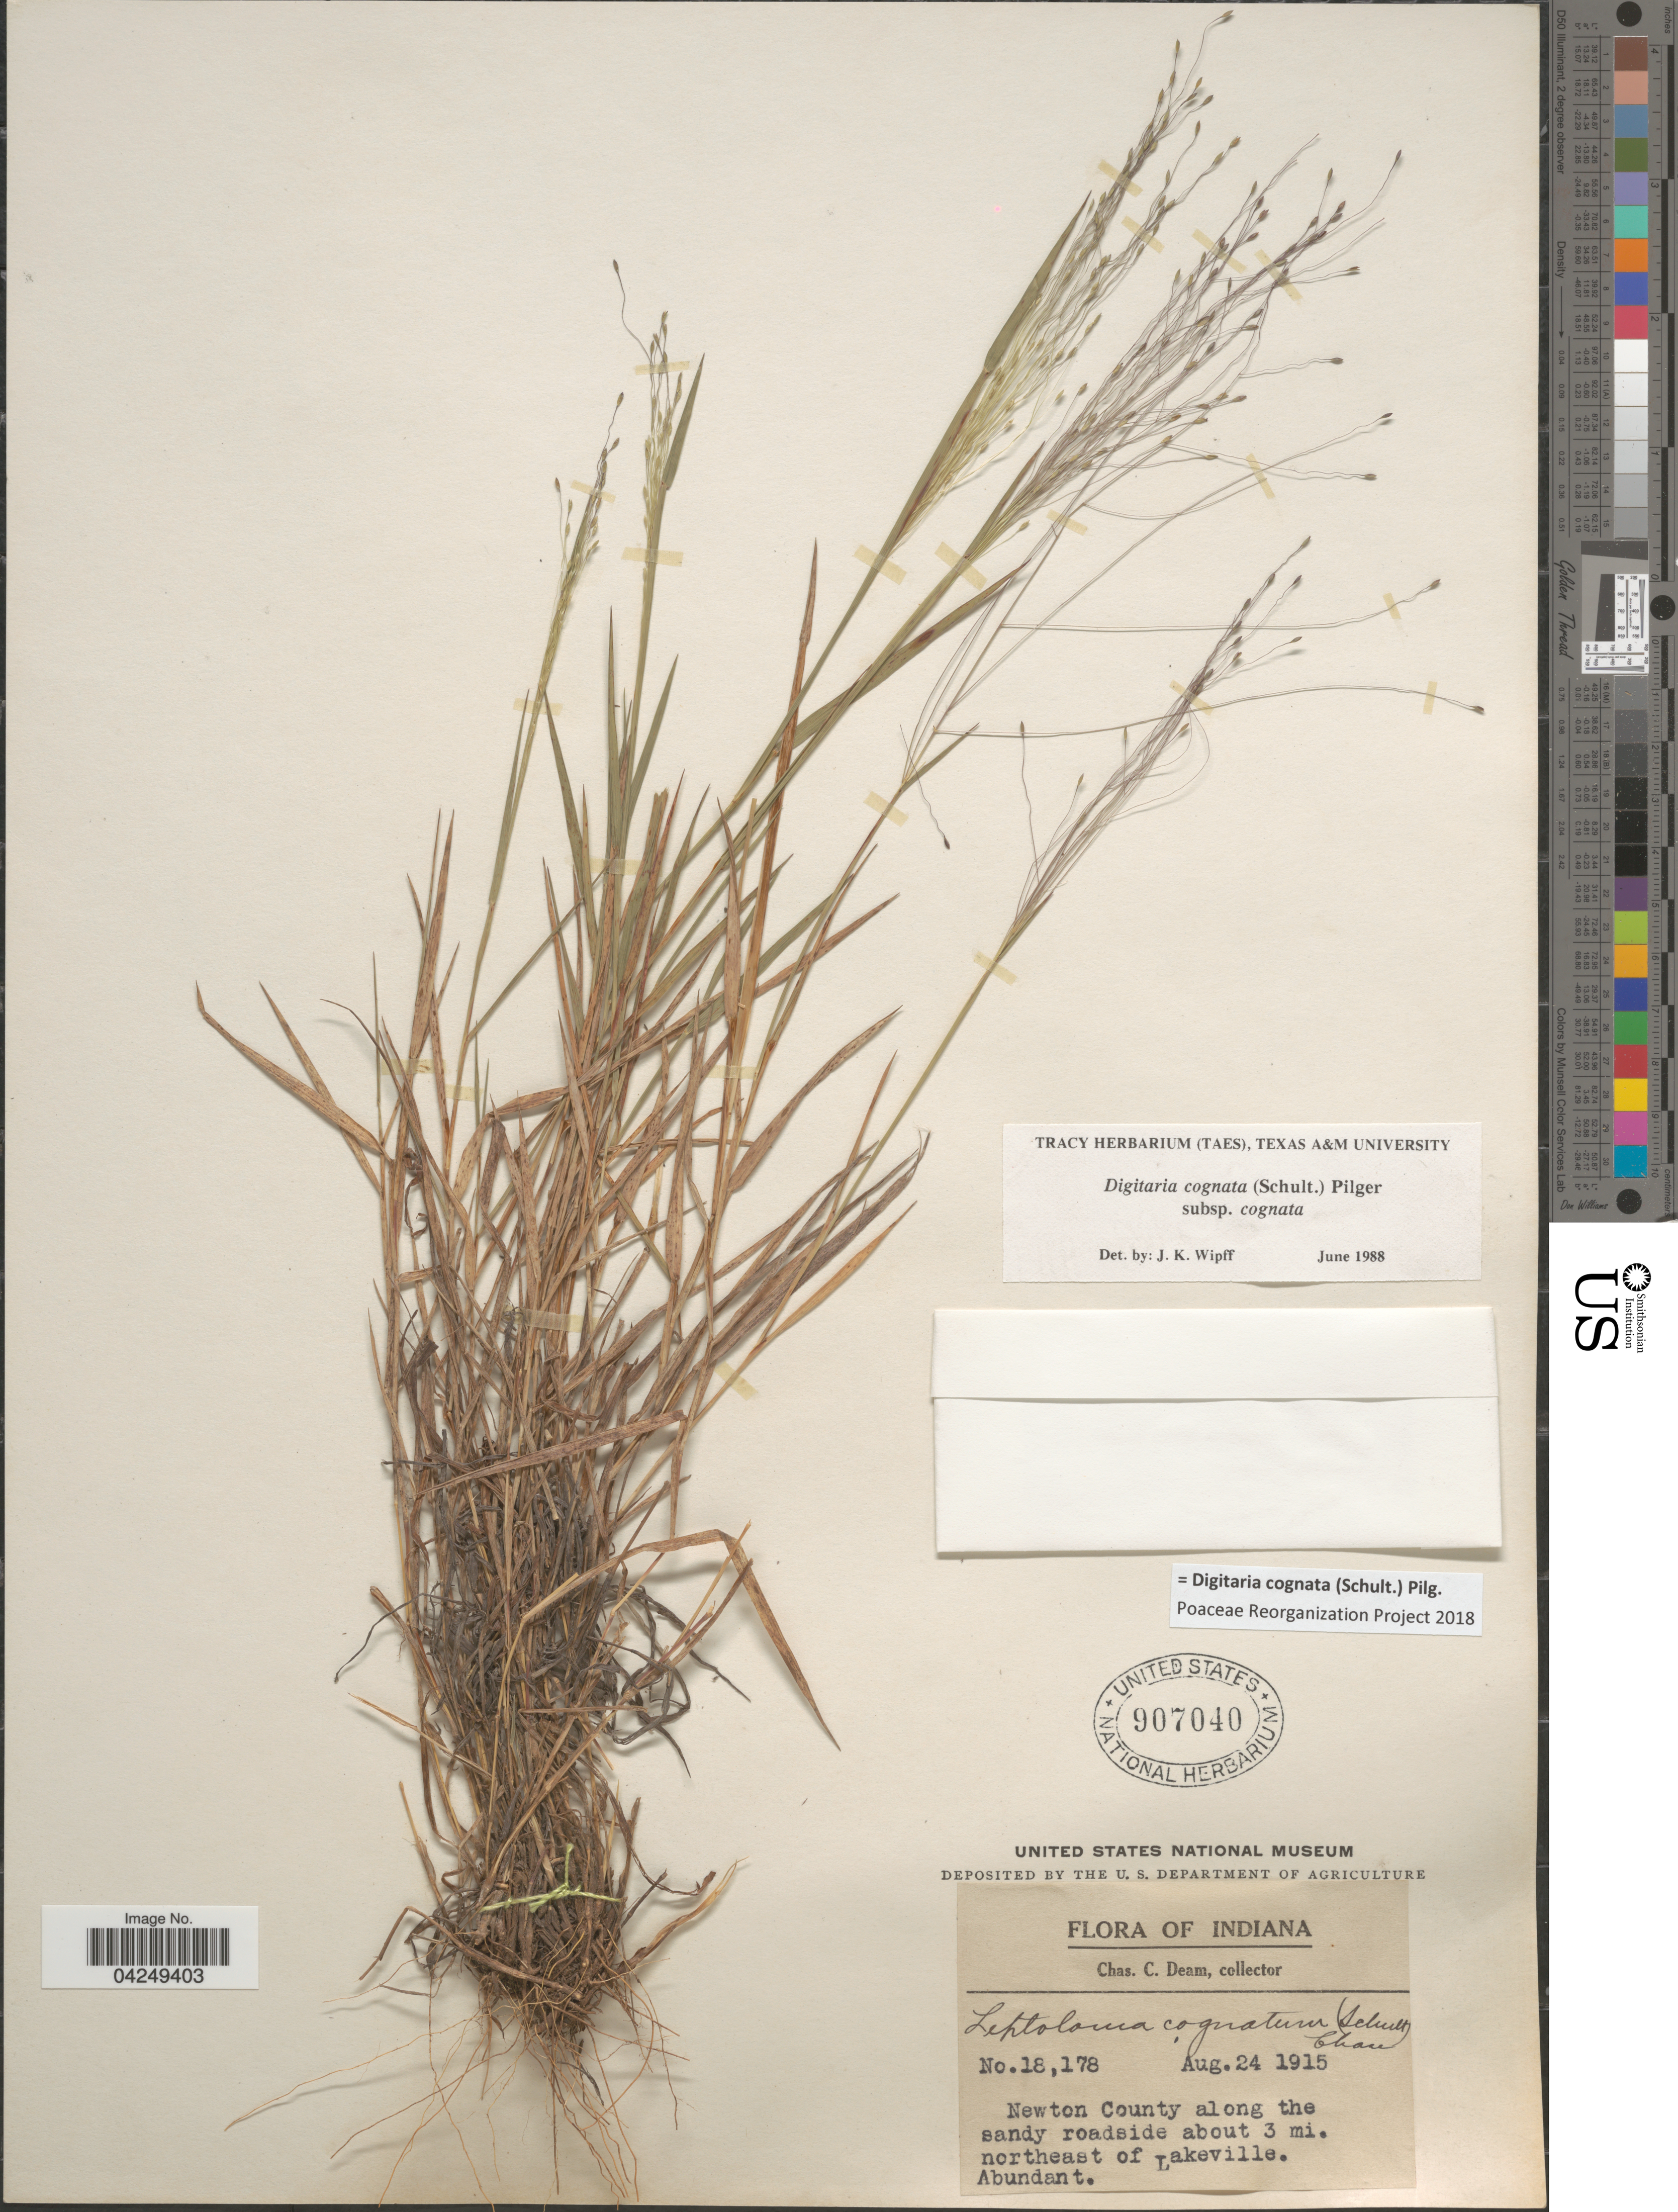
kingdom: Plantae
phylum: Tracheophyta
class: Liliopsida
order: Poales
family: Poaceae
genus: Digitaria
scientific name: Digitaria cognata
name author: (Scult.) Pilg.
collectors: C. C. Deam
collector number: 18178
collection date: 1915-08-24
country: United States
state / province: Indiana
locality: Newton County along the sandy roadside about 3 mi. northeast of Lakeville.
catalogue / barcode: US 907040